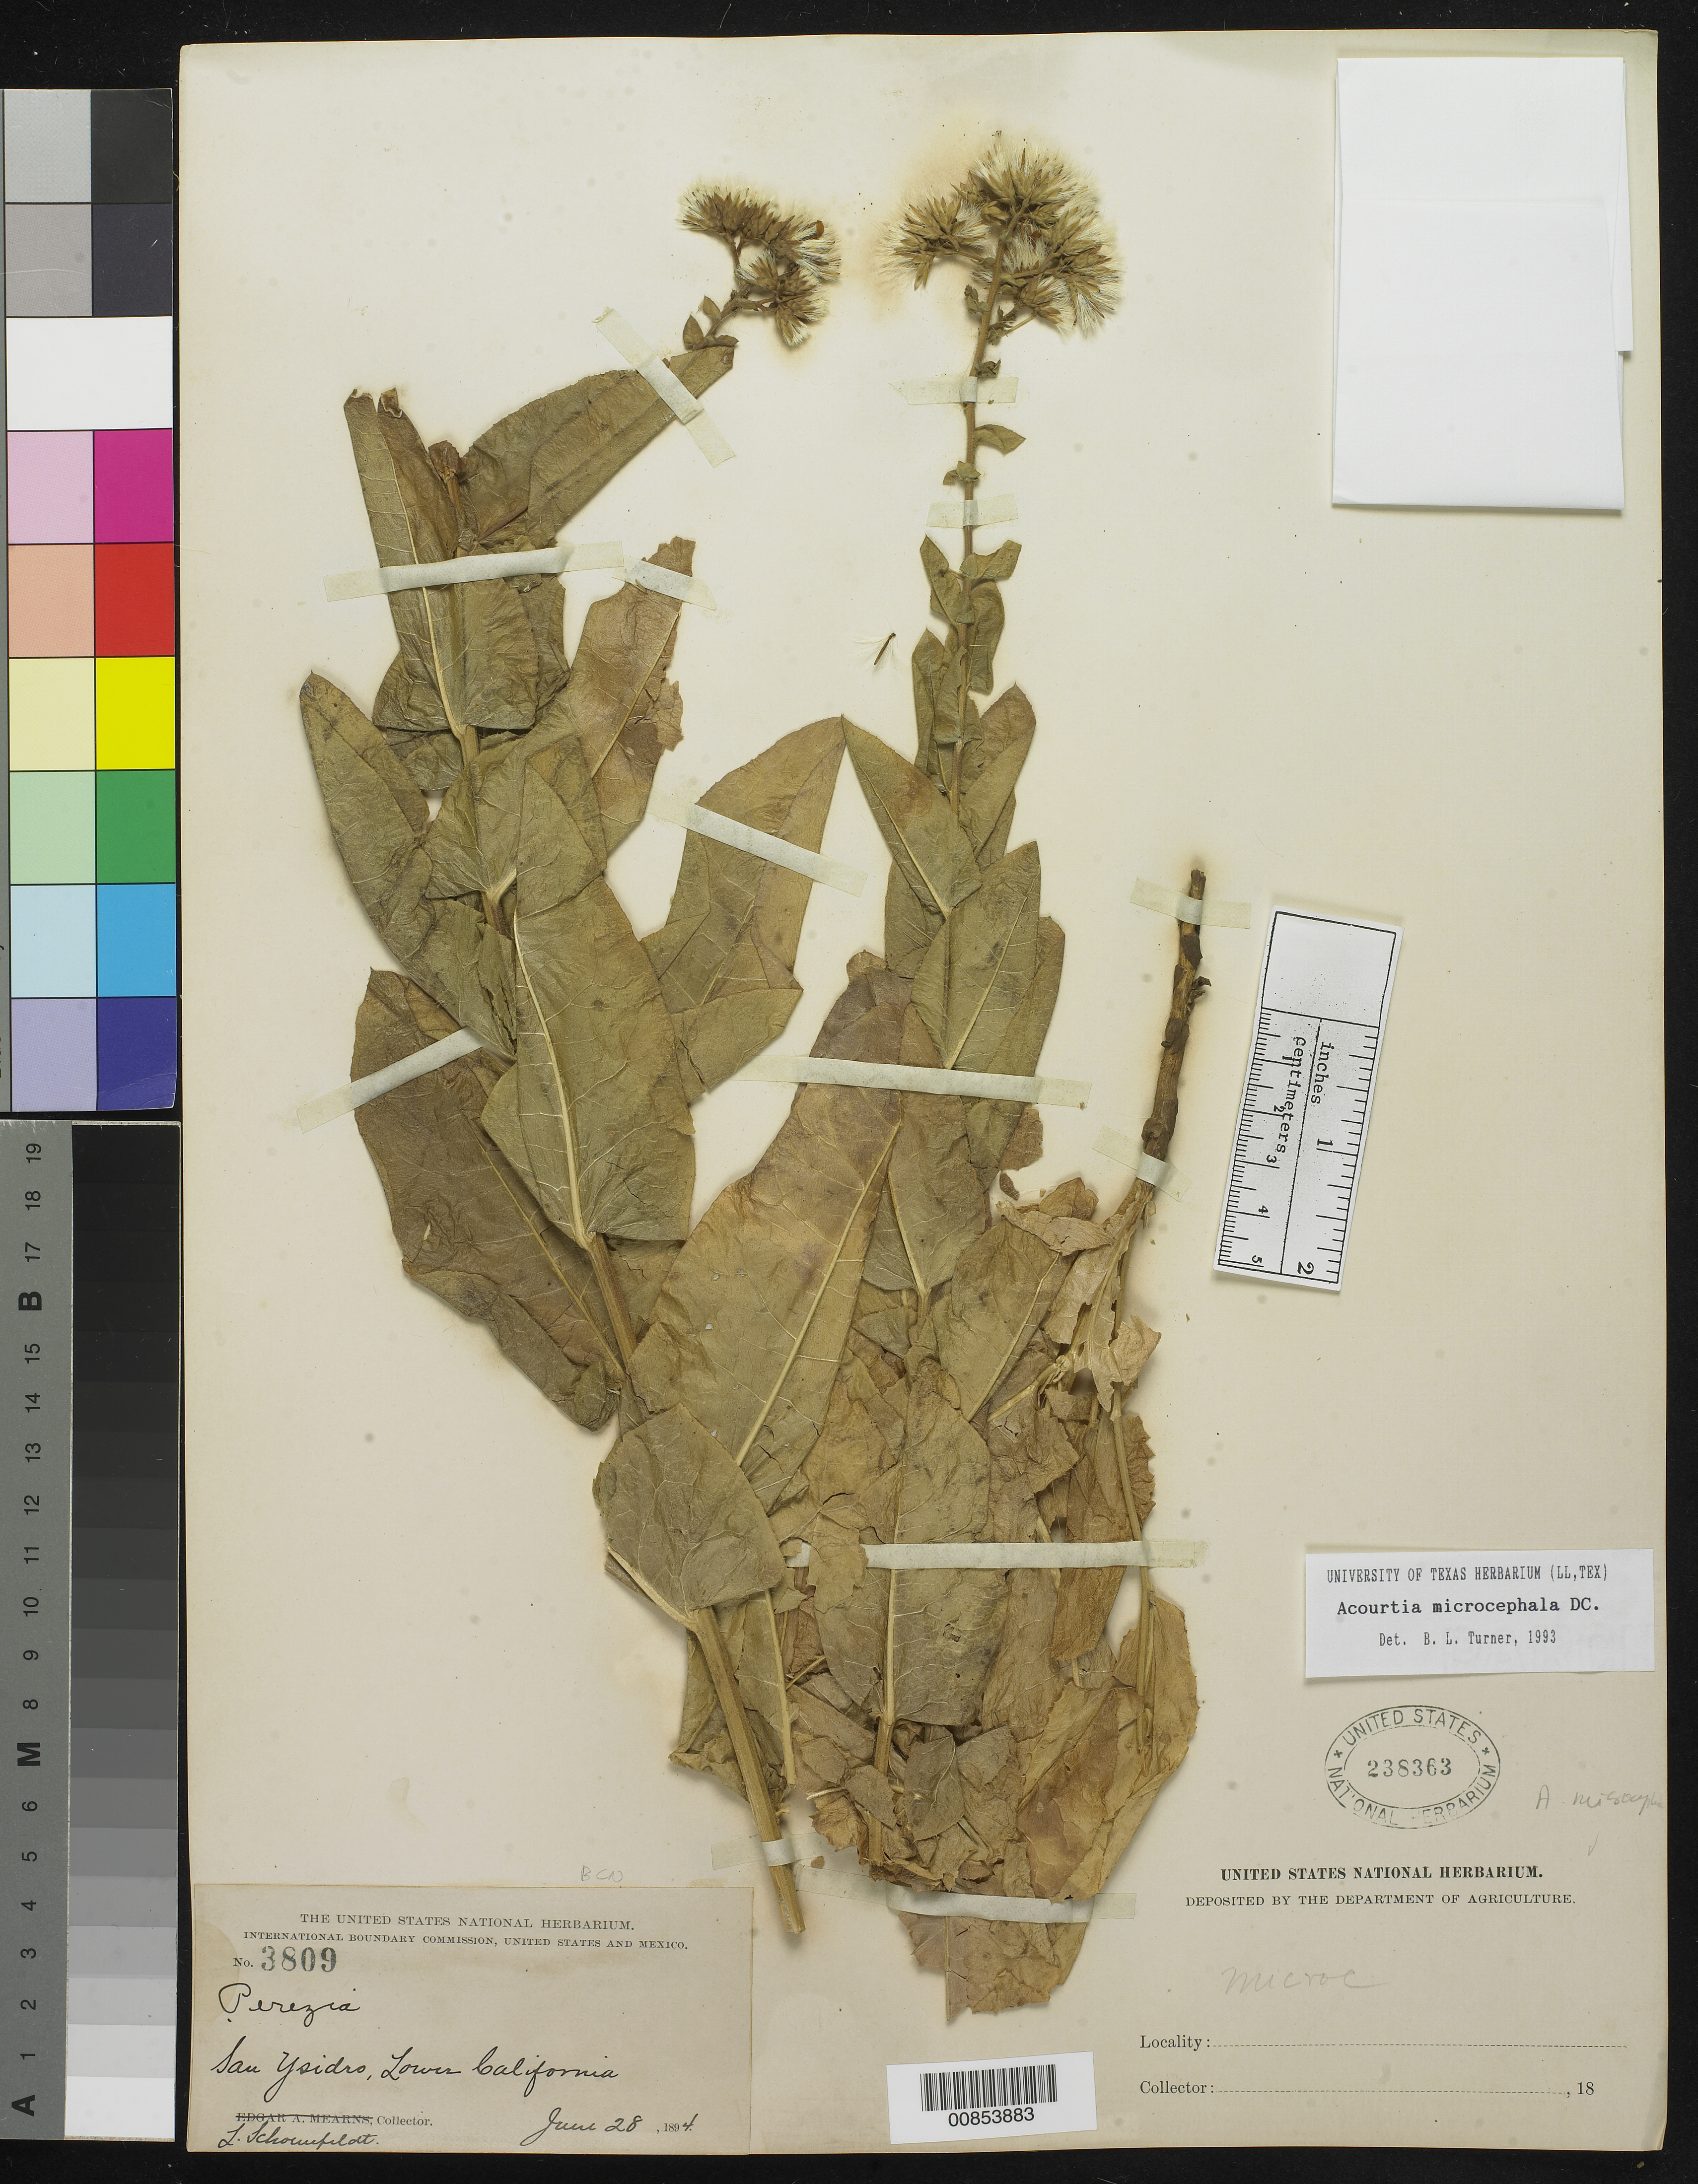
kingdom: Plantae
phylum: Tracheophyta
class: Magnoliopsida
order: Asterales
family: Asteraceae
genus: Acourtia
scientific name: Acourtia microcephala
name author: DC.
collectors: L. Schoenfeldt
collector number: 3809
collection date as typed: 28 Jun 1894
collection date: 1894-06-28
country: Mexico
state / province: Baja California Norte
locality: San Ysidro, Baja California.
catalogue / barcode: US 238363